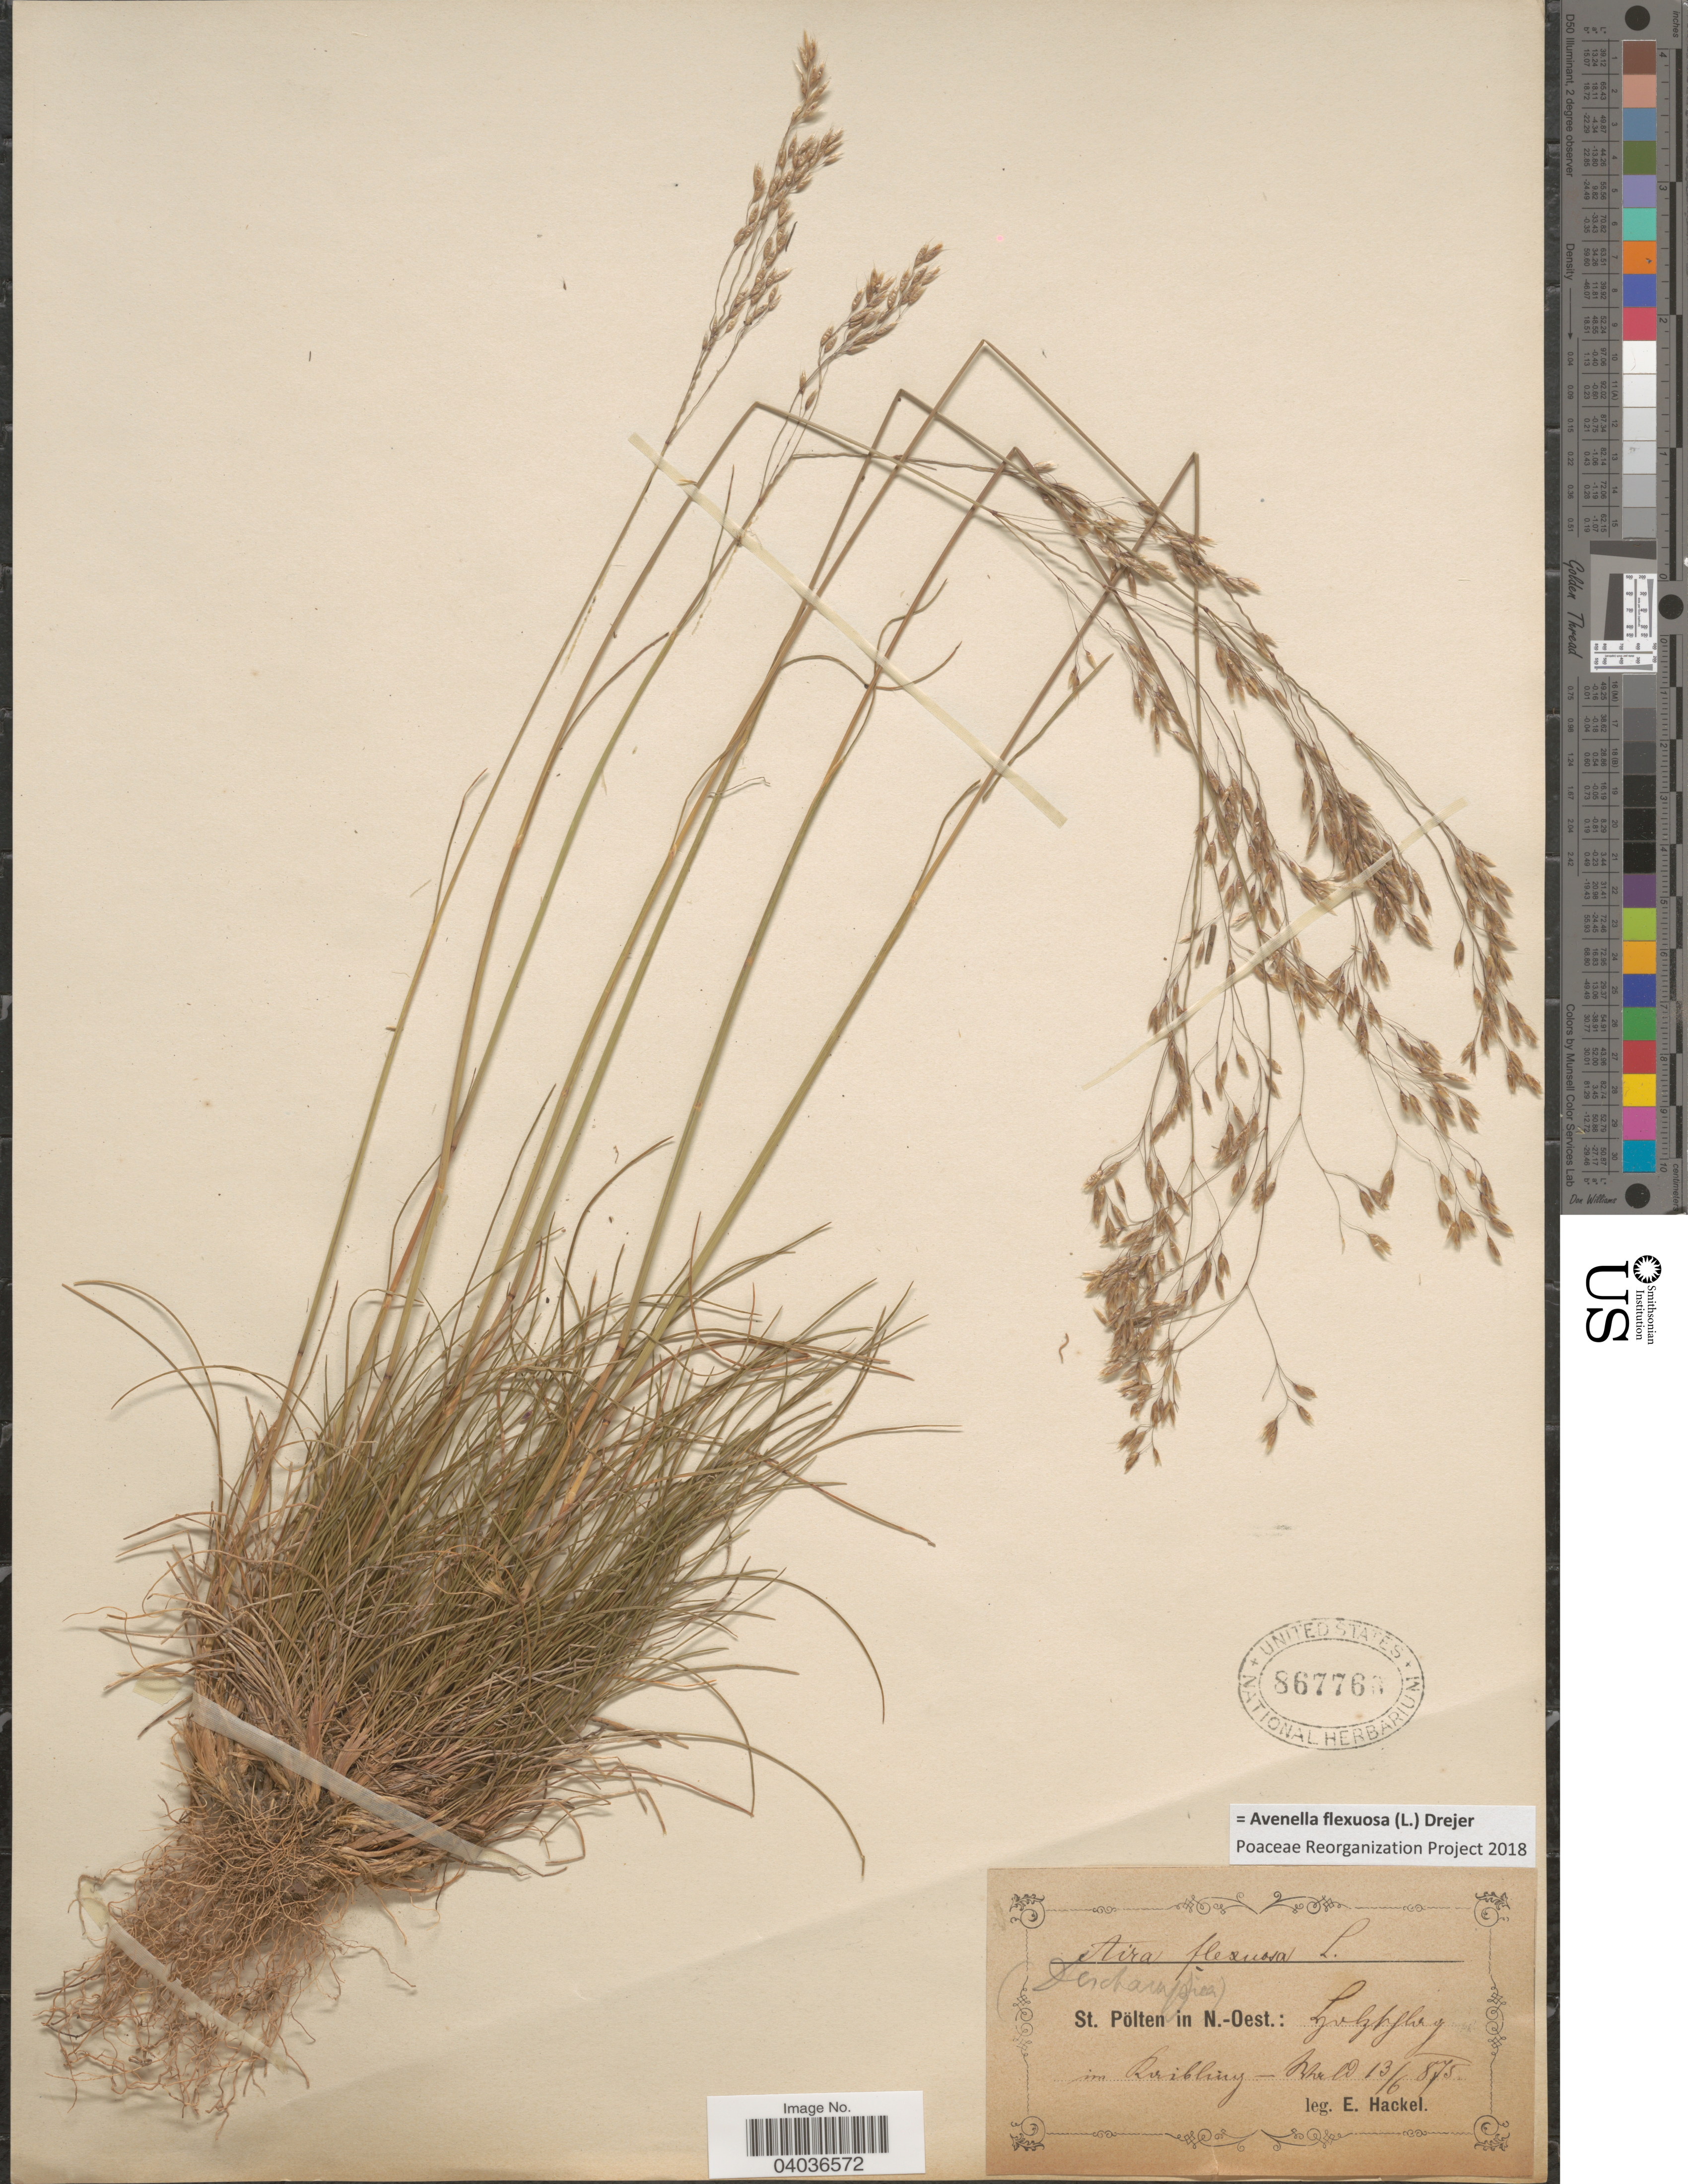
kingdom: Plantae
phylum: Tracheophyta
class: Liliopsida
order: Poales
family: Poaceae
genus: Avenella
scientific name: Avenella flexuosa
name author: (L.) Drejer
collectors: E. Hackel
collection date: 1875-06-13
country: Austria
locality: St. Pölten in N.-Oest.: [illegible text] im Rvibling.